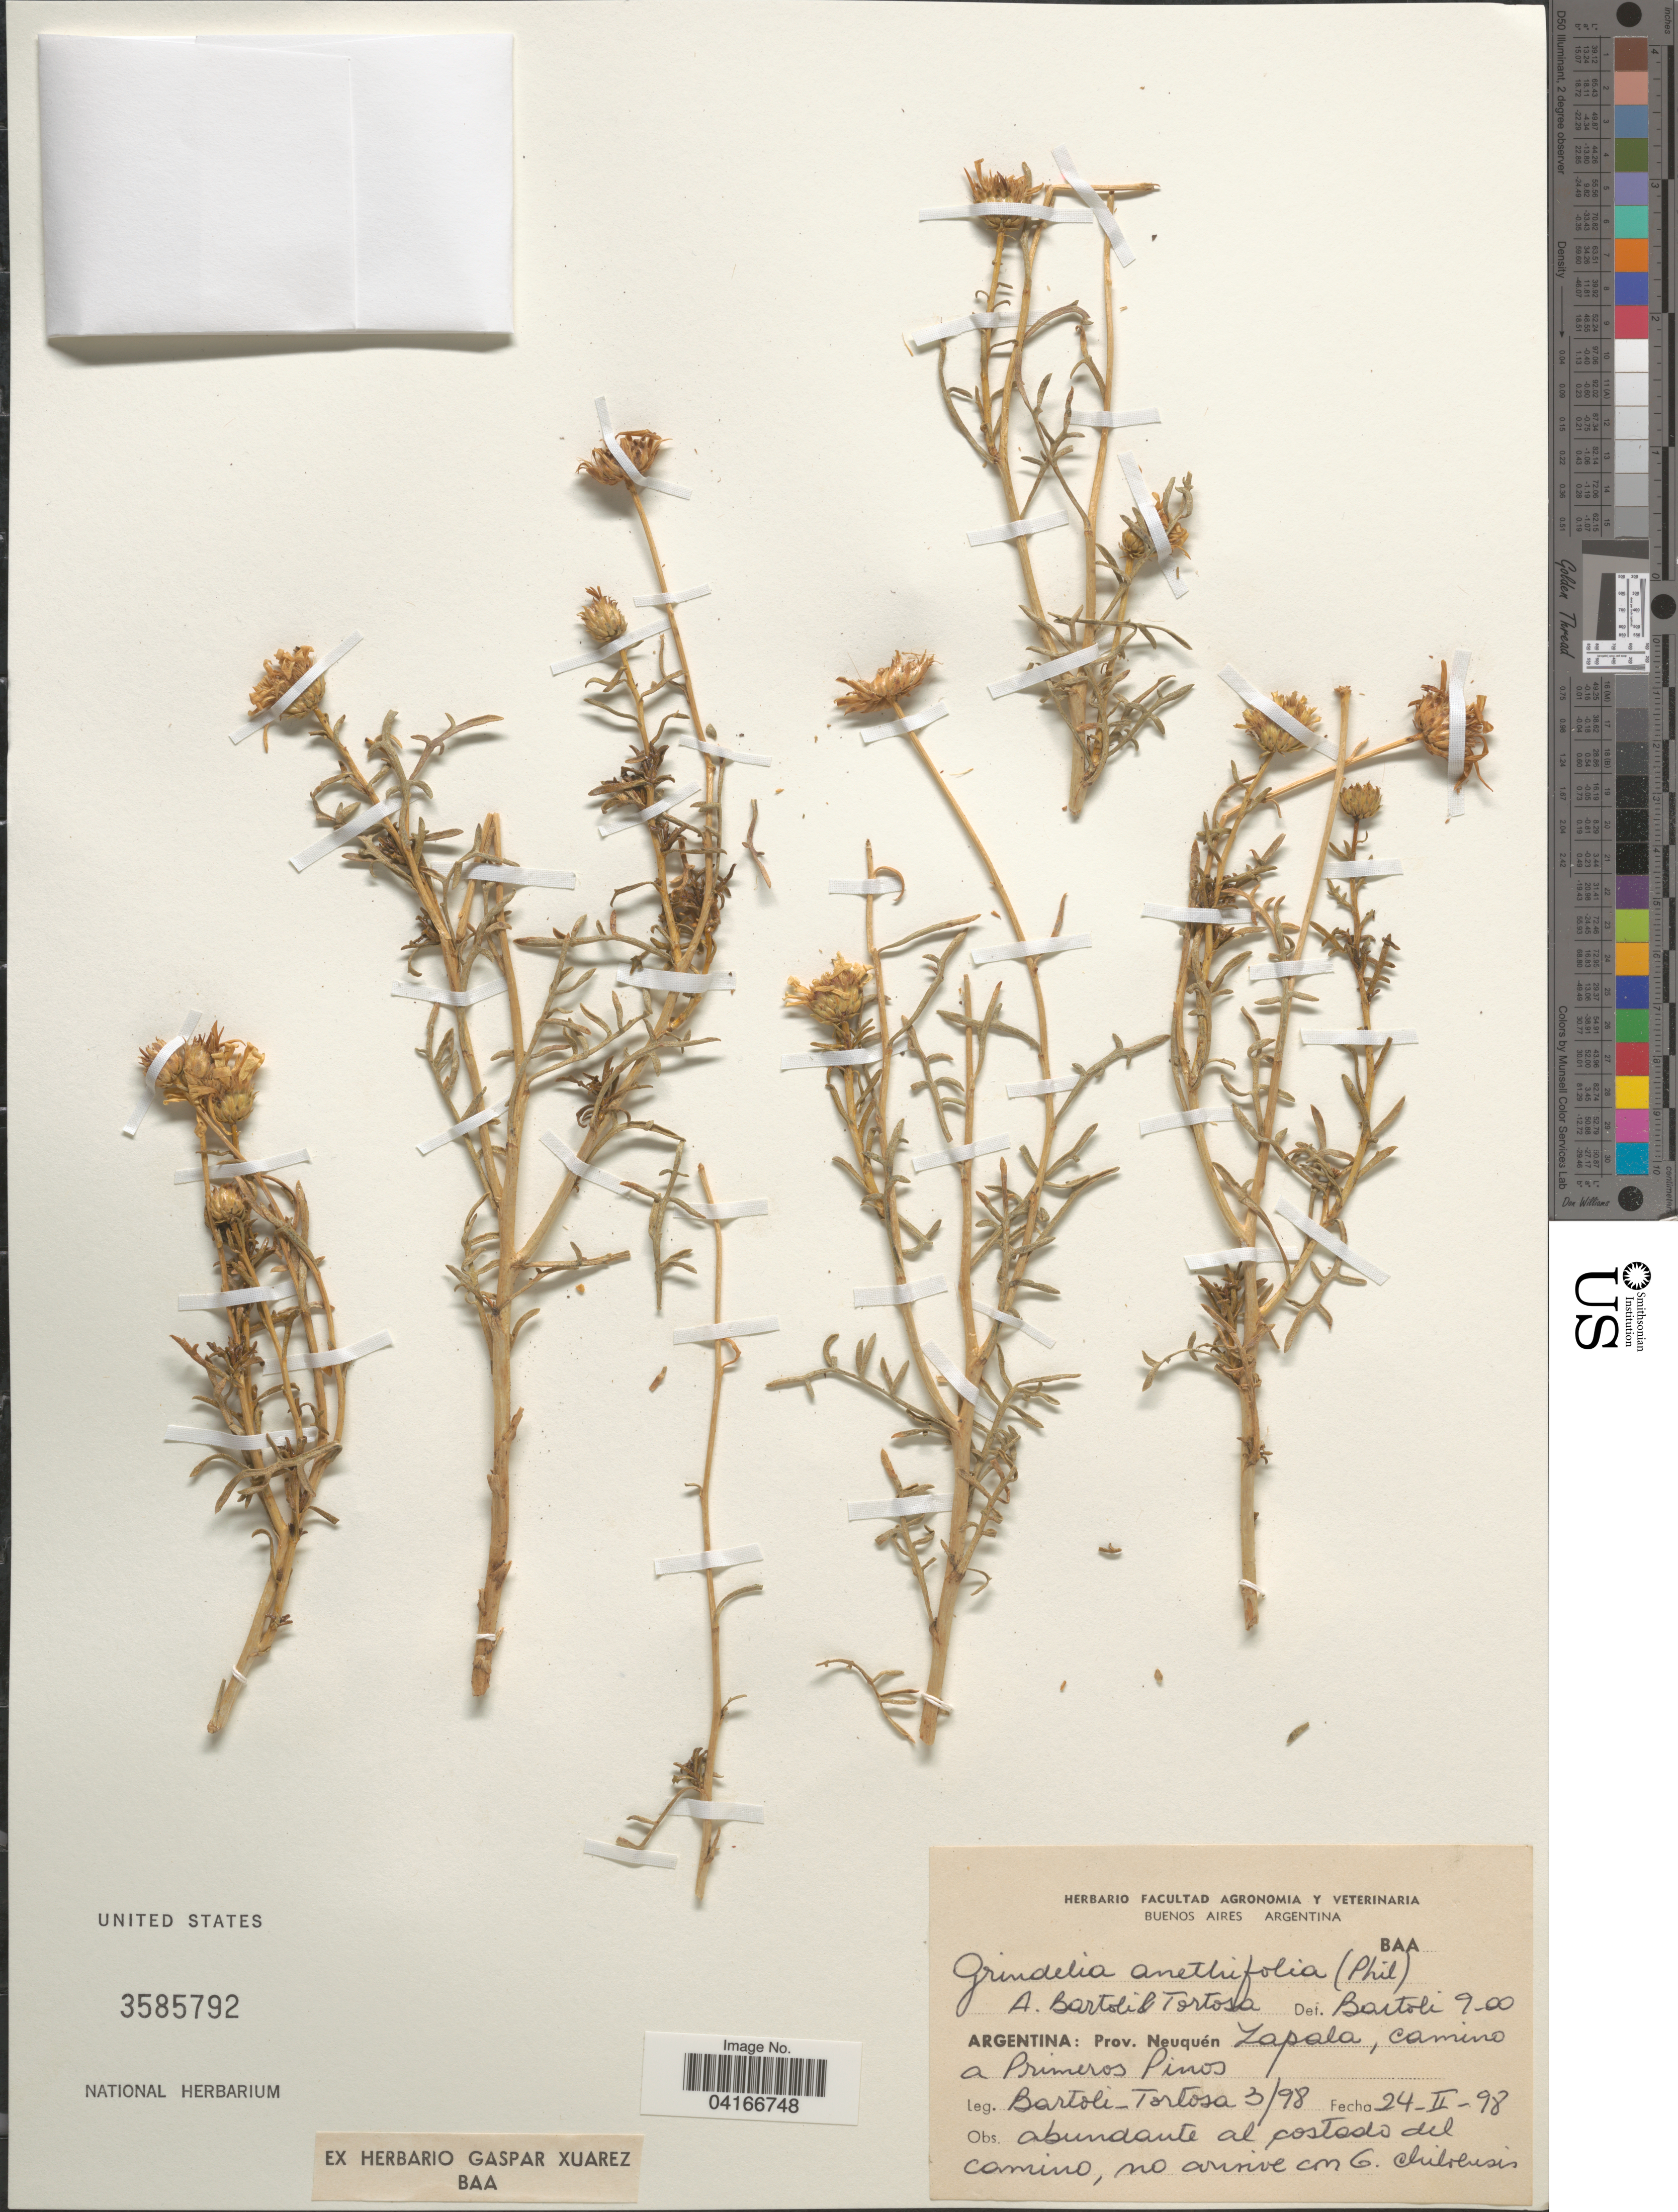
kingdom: Plantae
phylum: Tracheophyta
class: Magnoliopsida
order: Asterales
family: Asteraceae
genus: Grindelia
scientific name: Grindelia anethifolia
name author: (Phil.) Adr. Bartoli & Tortosa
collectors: Bartoli & Tortosa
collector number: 3/98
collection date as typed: Transcribed d/m/y: 24/2/98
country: Argentina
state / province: Neuquen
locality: Zapala, camino a Primeros Pinos.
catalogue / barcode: US 3585792